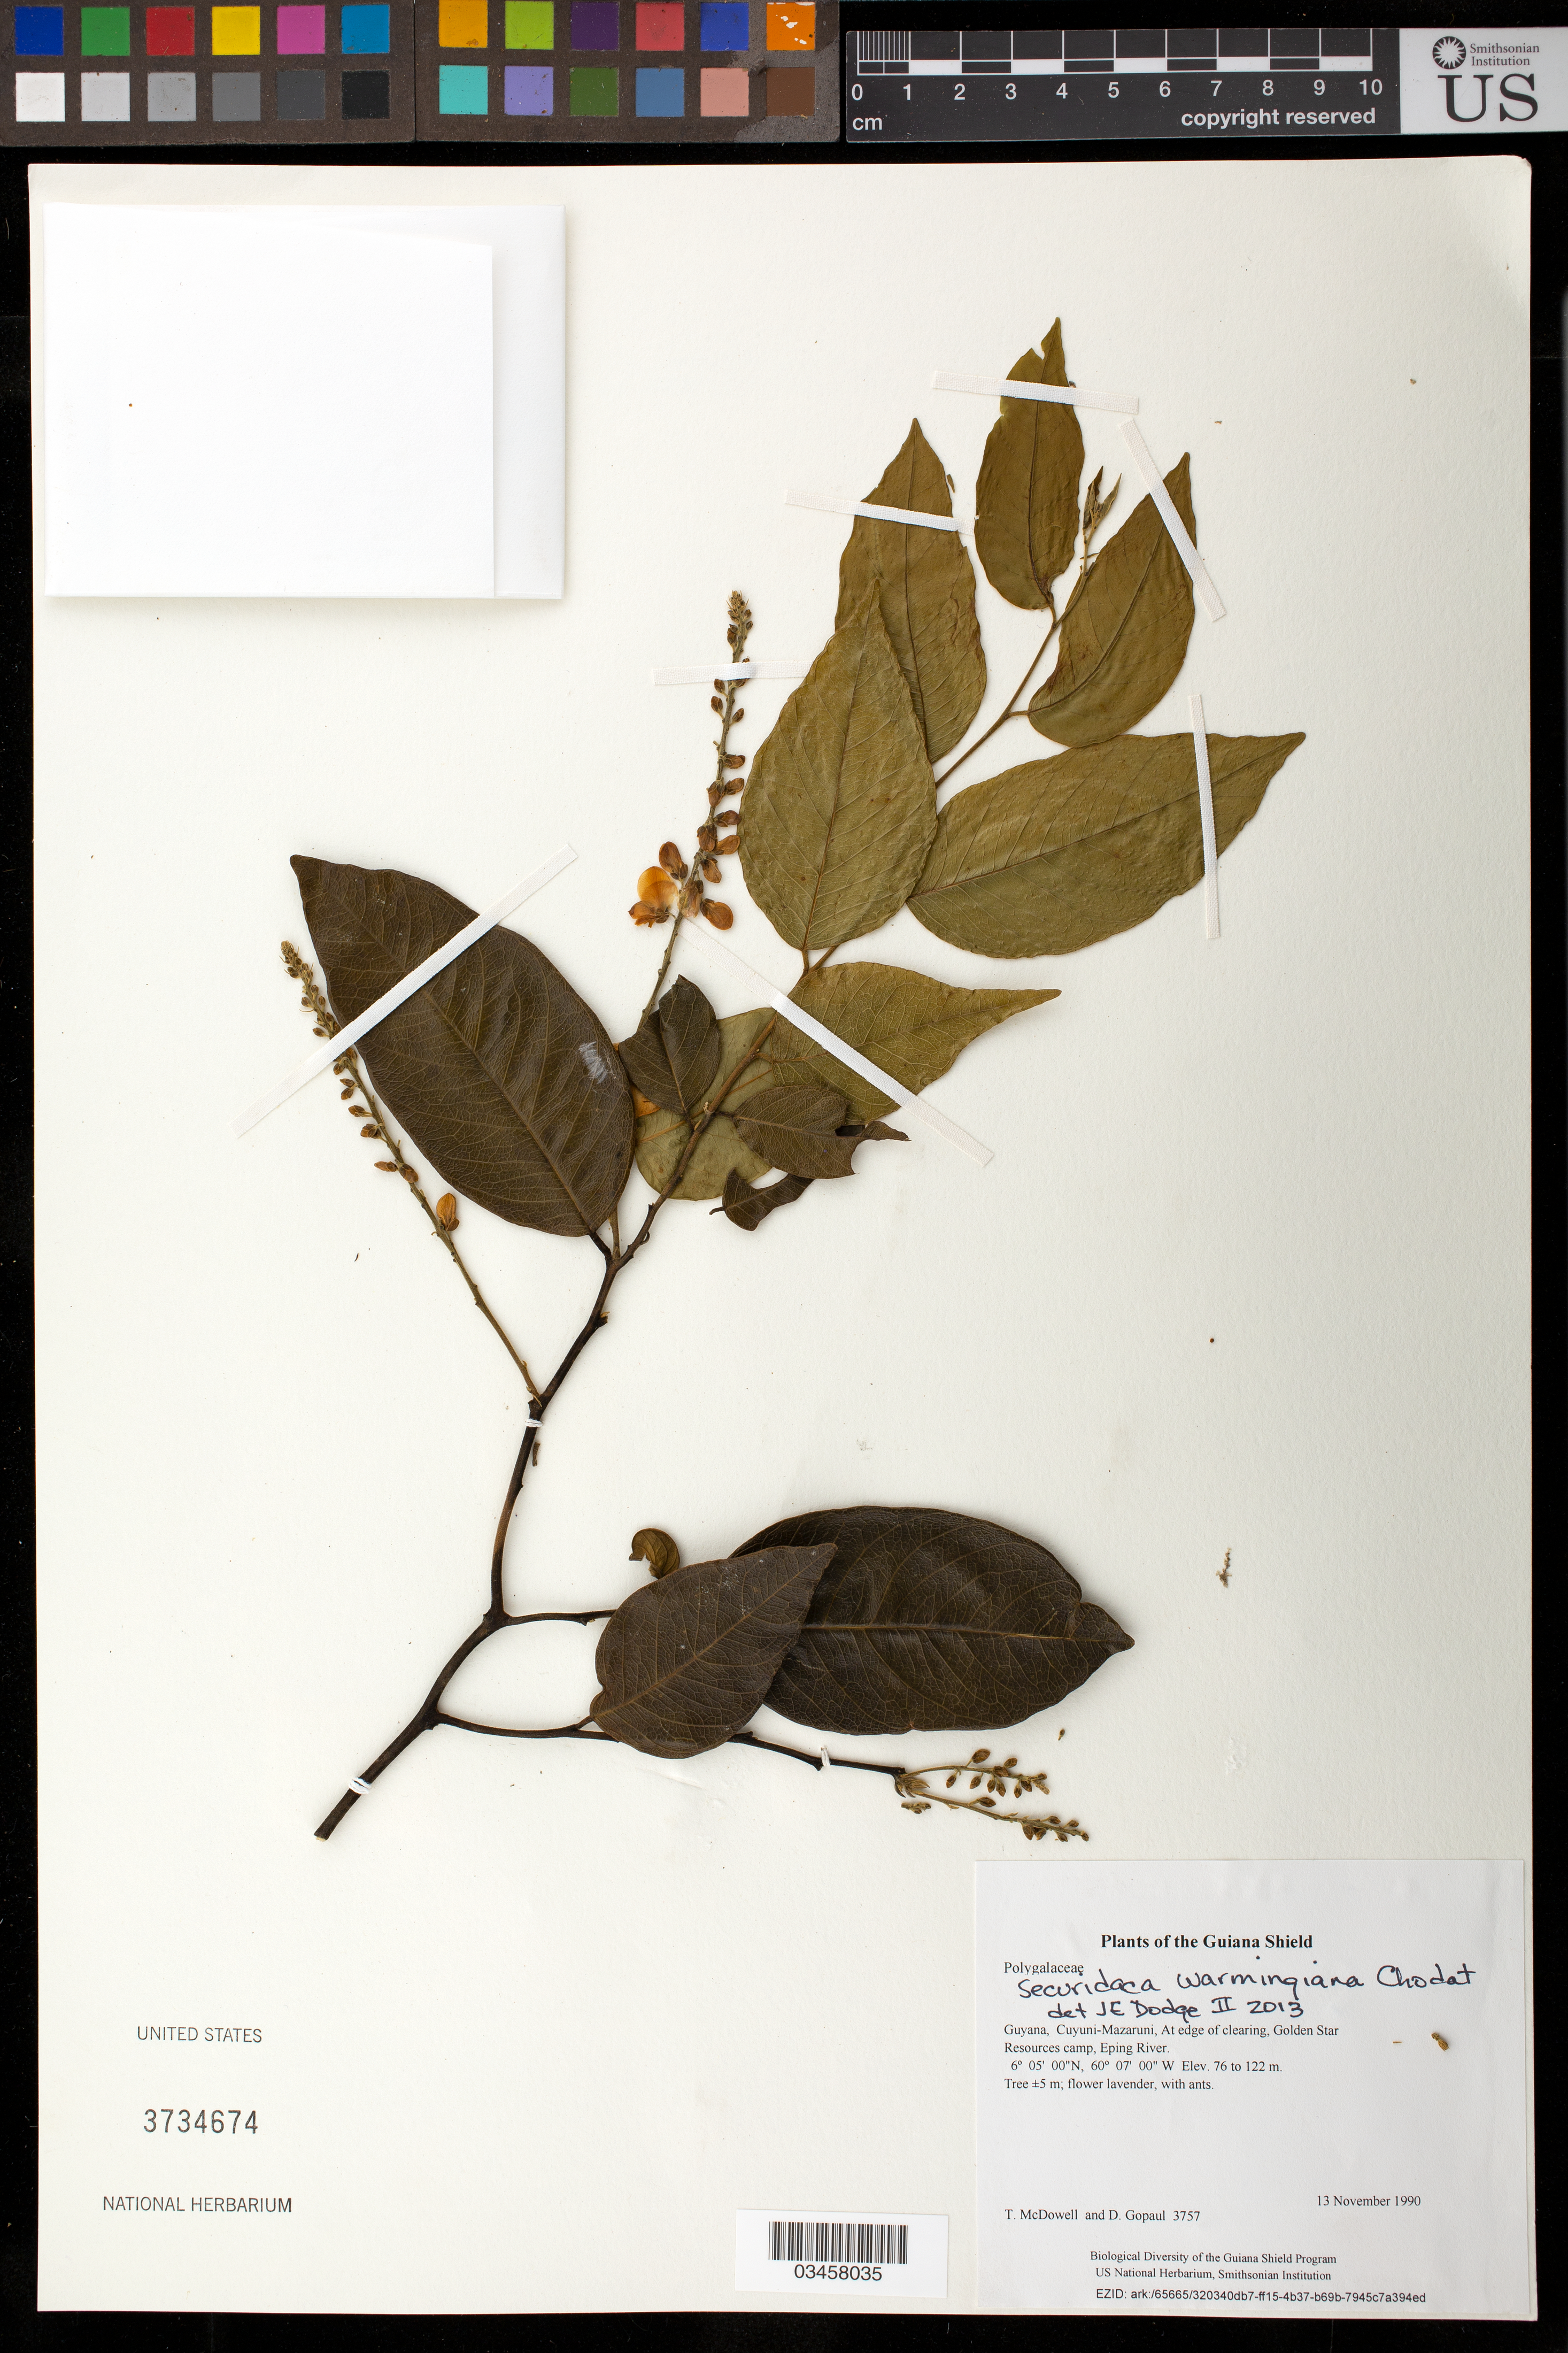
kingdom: Plantae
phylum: Tracheophyta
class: Magnoliopsida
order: Fabales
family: Polygalaceae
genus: Securidaca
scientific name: Securidaca warmingiana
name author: Chodat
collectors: T. McDowell & D. Gopaul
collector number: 3757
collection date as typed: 13 November 1990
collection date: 1990-11-13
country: Guyana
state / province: Cuyuni-Mazaruni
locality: At edge of clearing, Golden Star Resources camp, Eping River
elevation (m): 76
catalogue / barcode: US 3734674